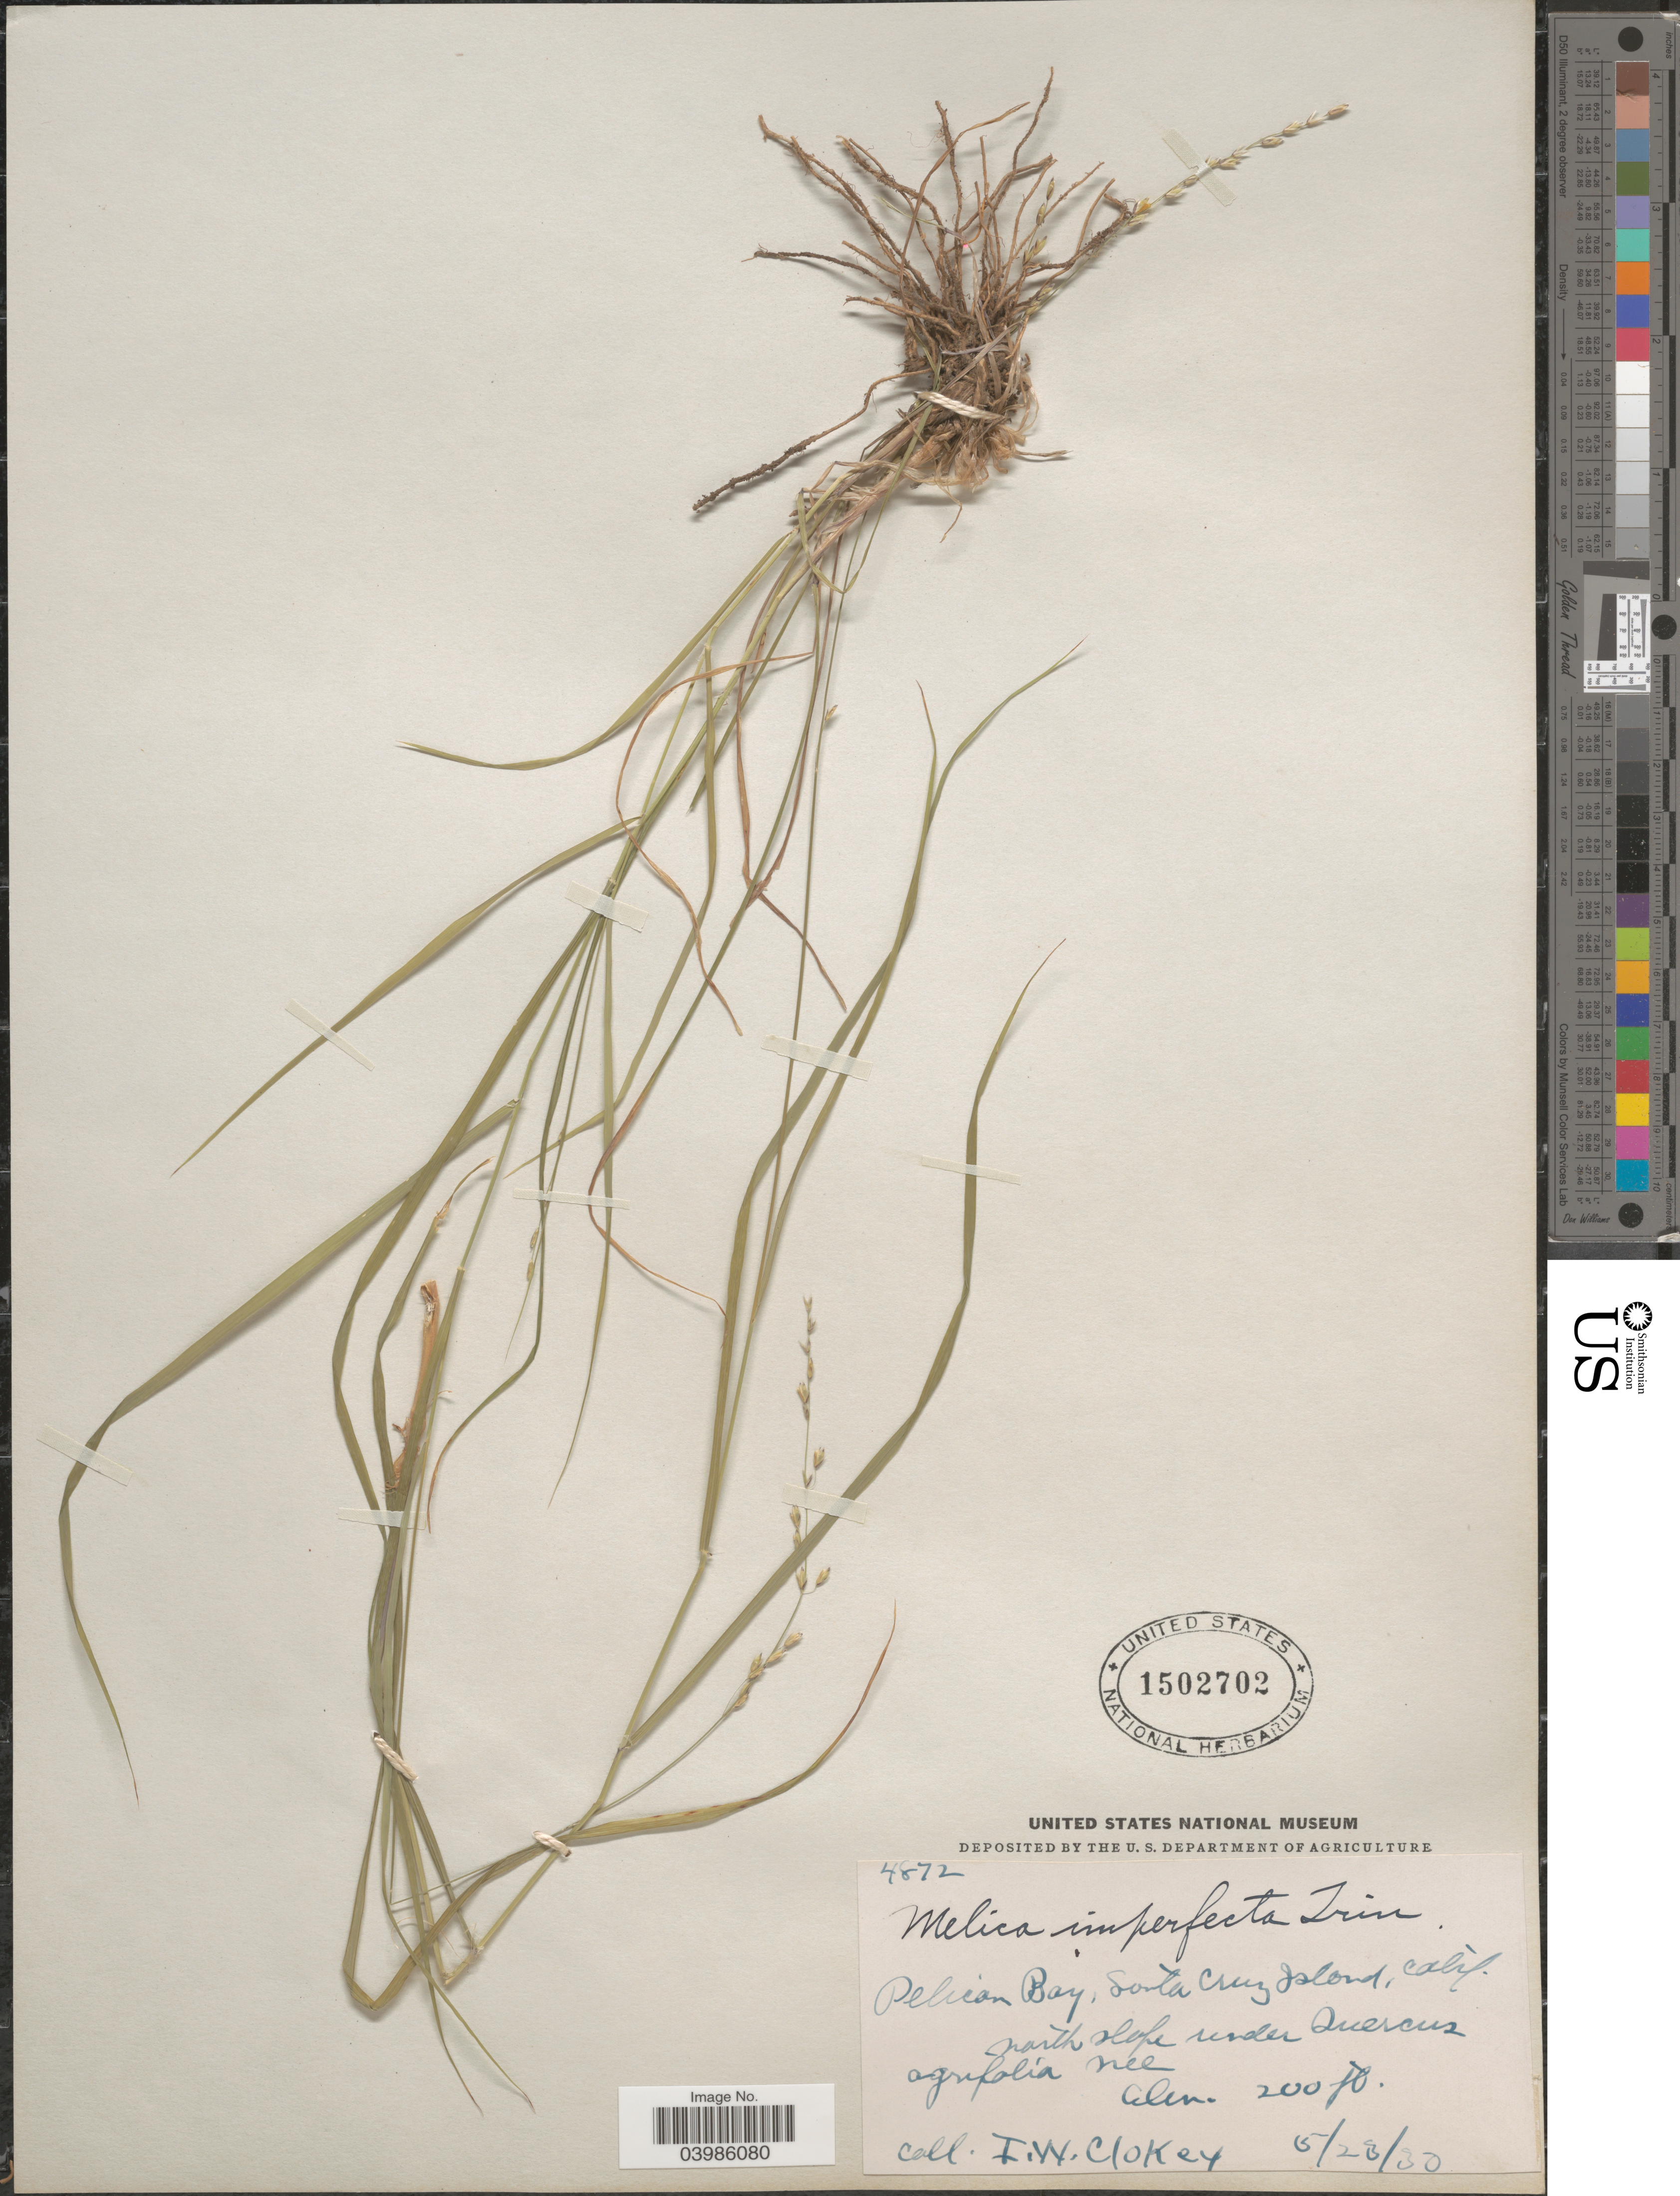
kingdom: Plantae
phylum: Tracheophyta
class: Liliopsida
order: Poales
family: Poaceae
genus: Melica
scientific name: Melica imperfecta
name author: Trin.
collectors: I. W. Clokey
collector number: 4872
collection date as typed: Transcribed d/m/y: 23/5/30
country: United States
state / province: California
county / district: Santa Barbara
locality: Pelican Bay, Santa Cruz Island. North slope.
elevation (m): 61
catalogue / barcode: US 1502702